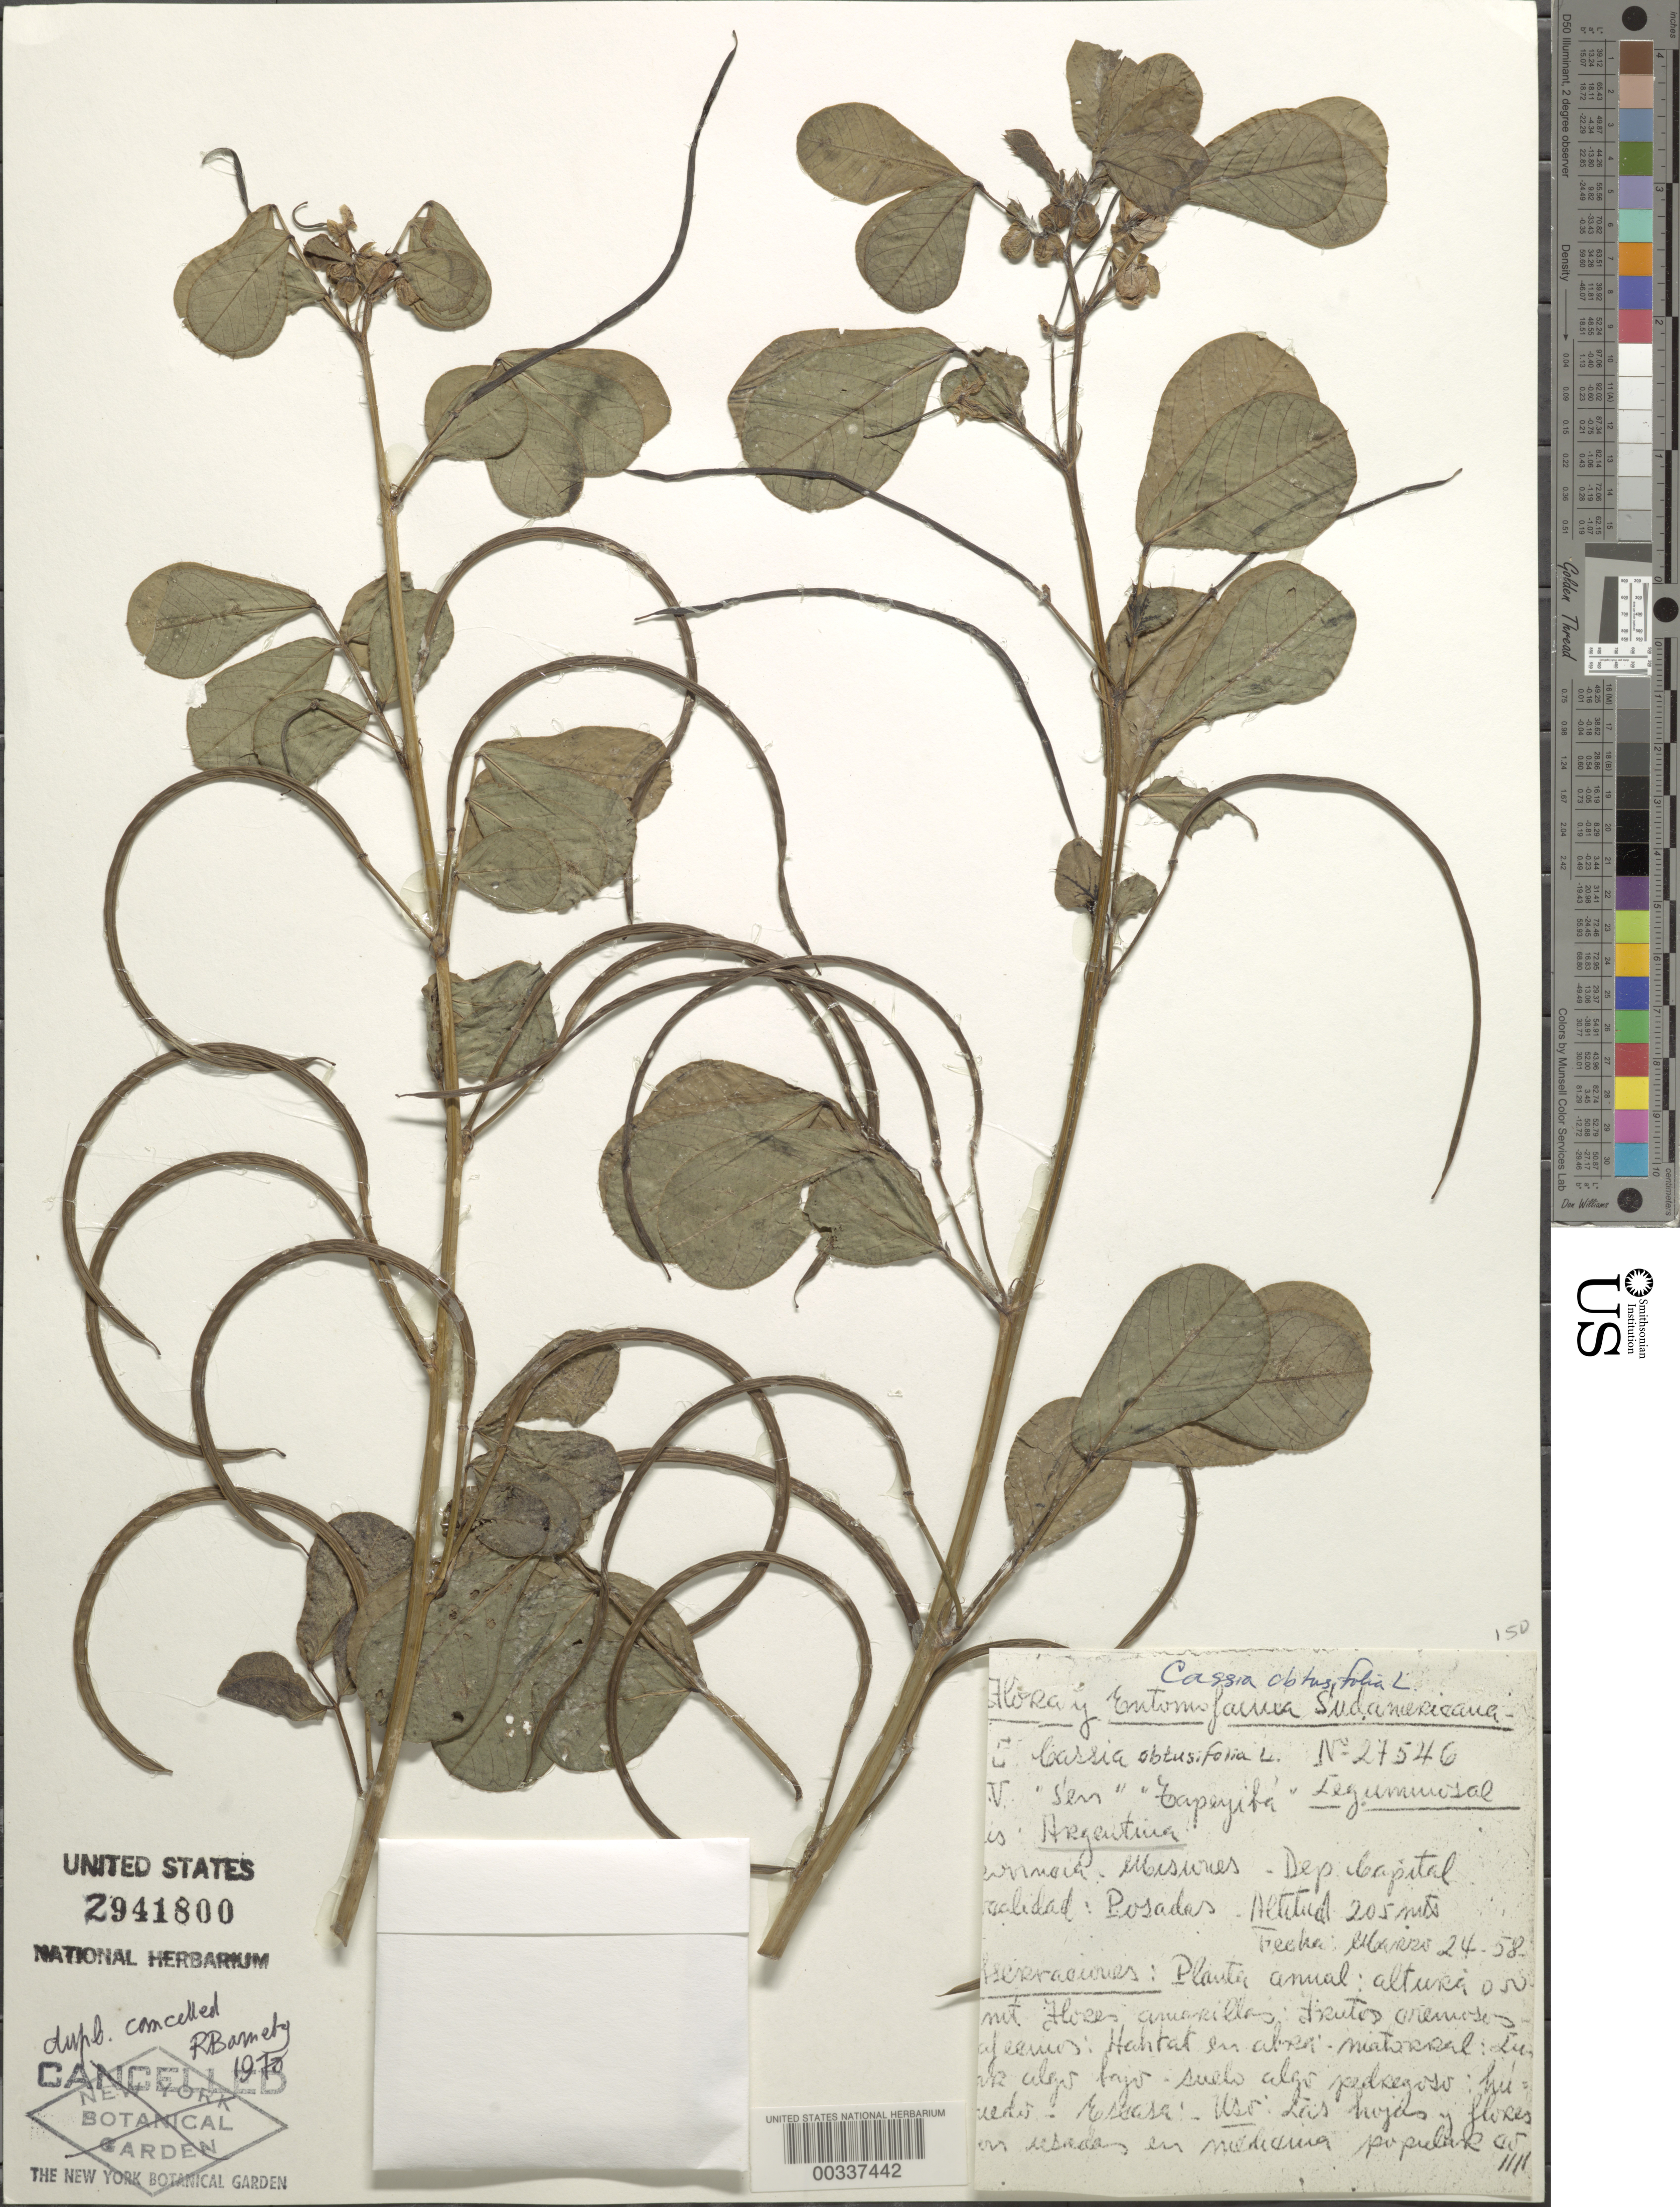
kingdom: Plantae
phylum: Tracheophyta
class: Magnoliopsida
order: Fabales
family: Fabaceae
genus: Senna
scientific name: Senna obtusifolia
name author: (L.) H.S. Irwin & Barneby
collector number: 27546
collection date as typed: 24 Mar 1958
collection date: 1958-03-24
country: Argentina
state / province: Misiones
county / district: Capital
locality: Posadas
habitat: Matorral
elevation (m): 205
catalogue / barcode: US 2941800